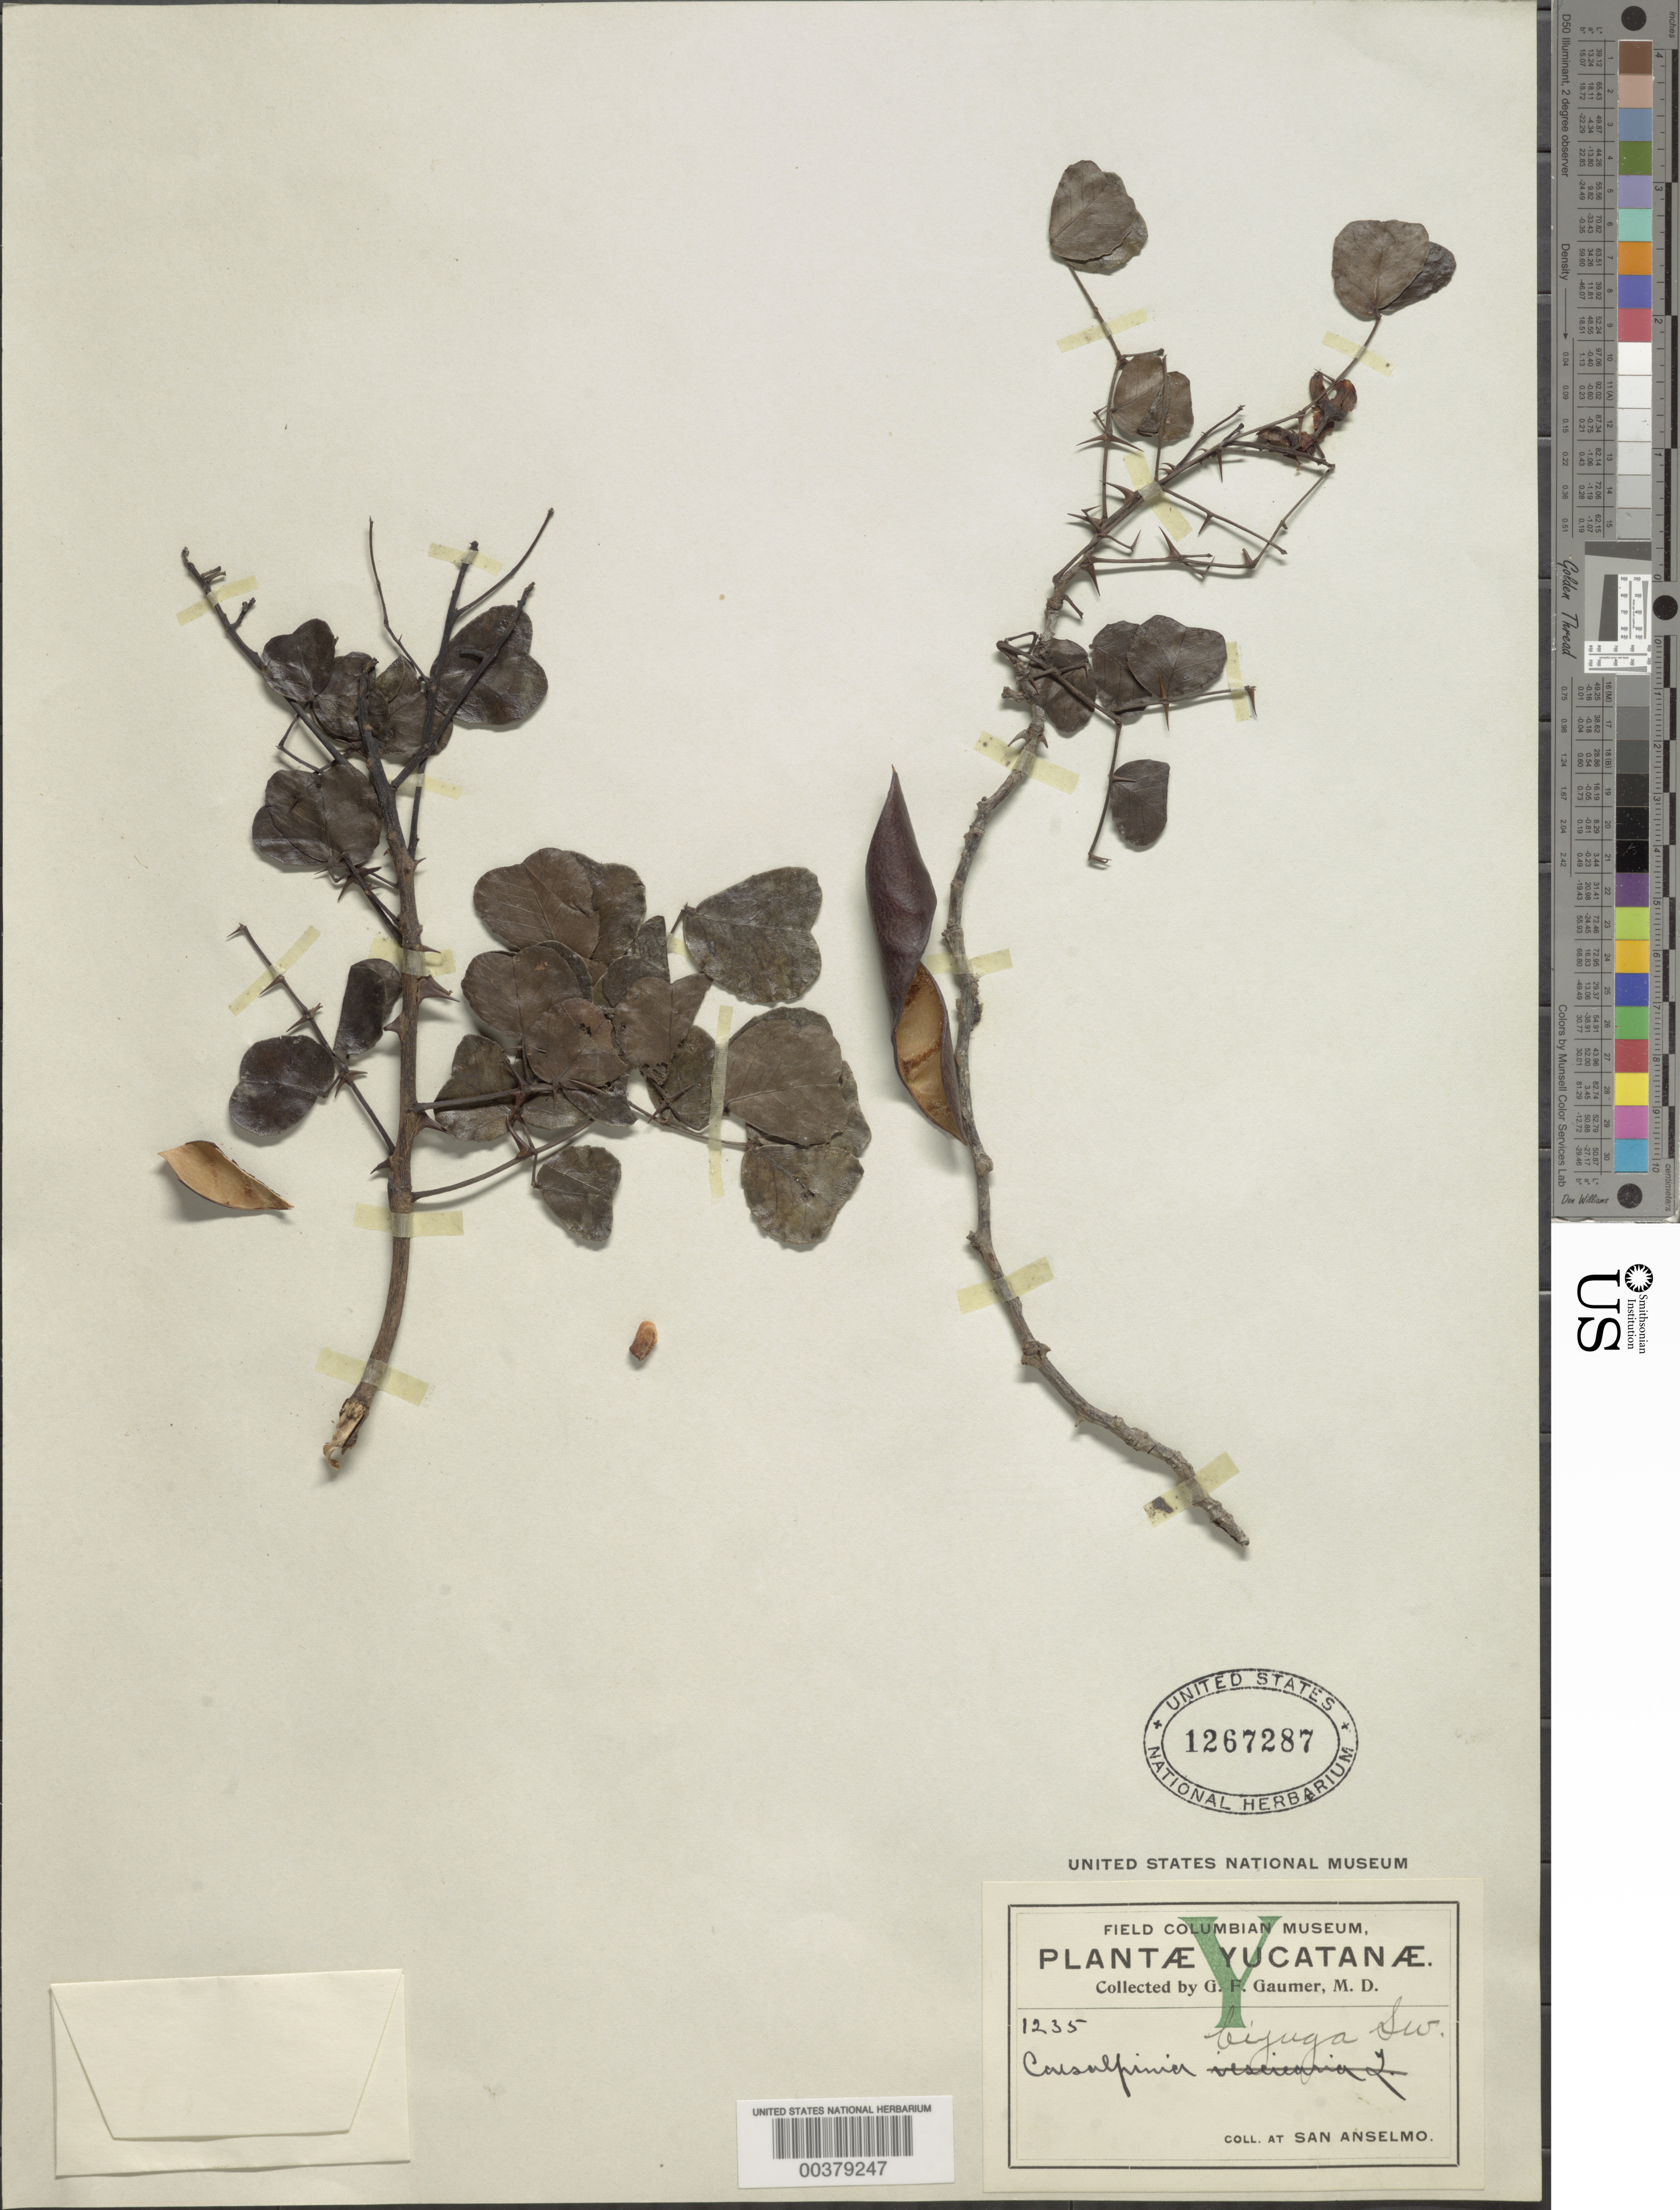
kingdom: Plantae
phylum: Tracheophyta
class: Magnoliopsida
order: Fabales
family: Fabaceae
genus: Tara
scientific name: Tara vesicaria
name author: (L.) Molinari et al.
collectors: G. F. Gaumer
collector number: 1235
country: Mexico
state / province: Yucatán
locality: At san anselmo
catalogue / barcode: US 1267287